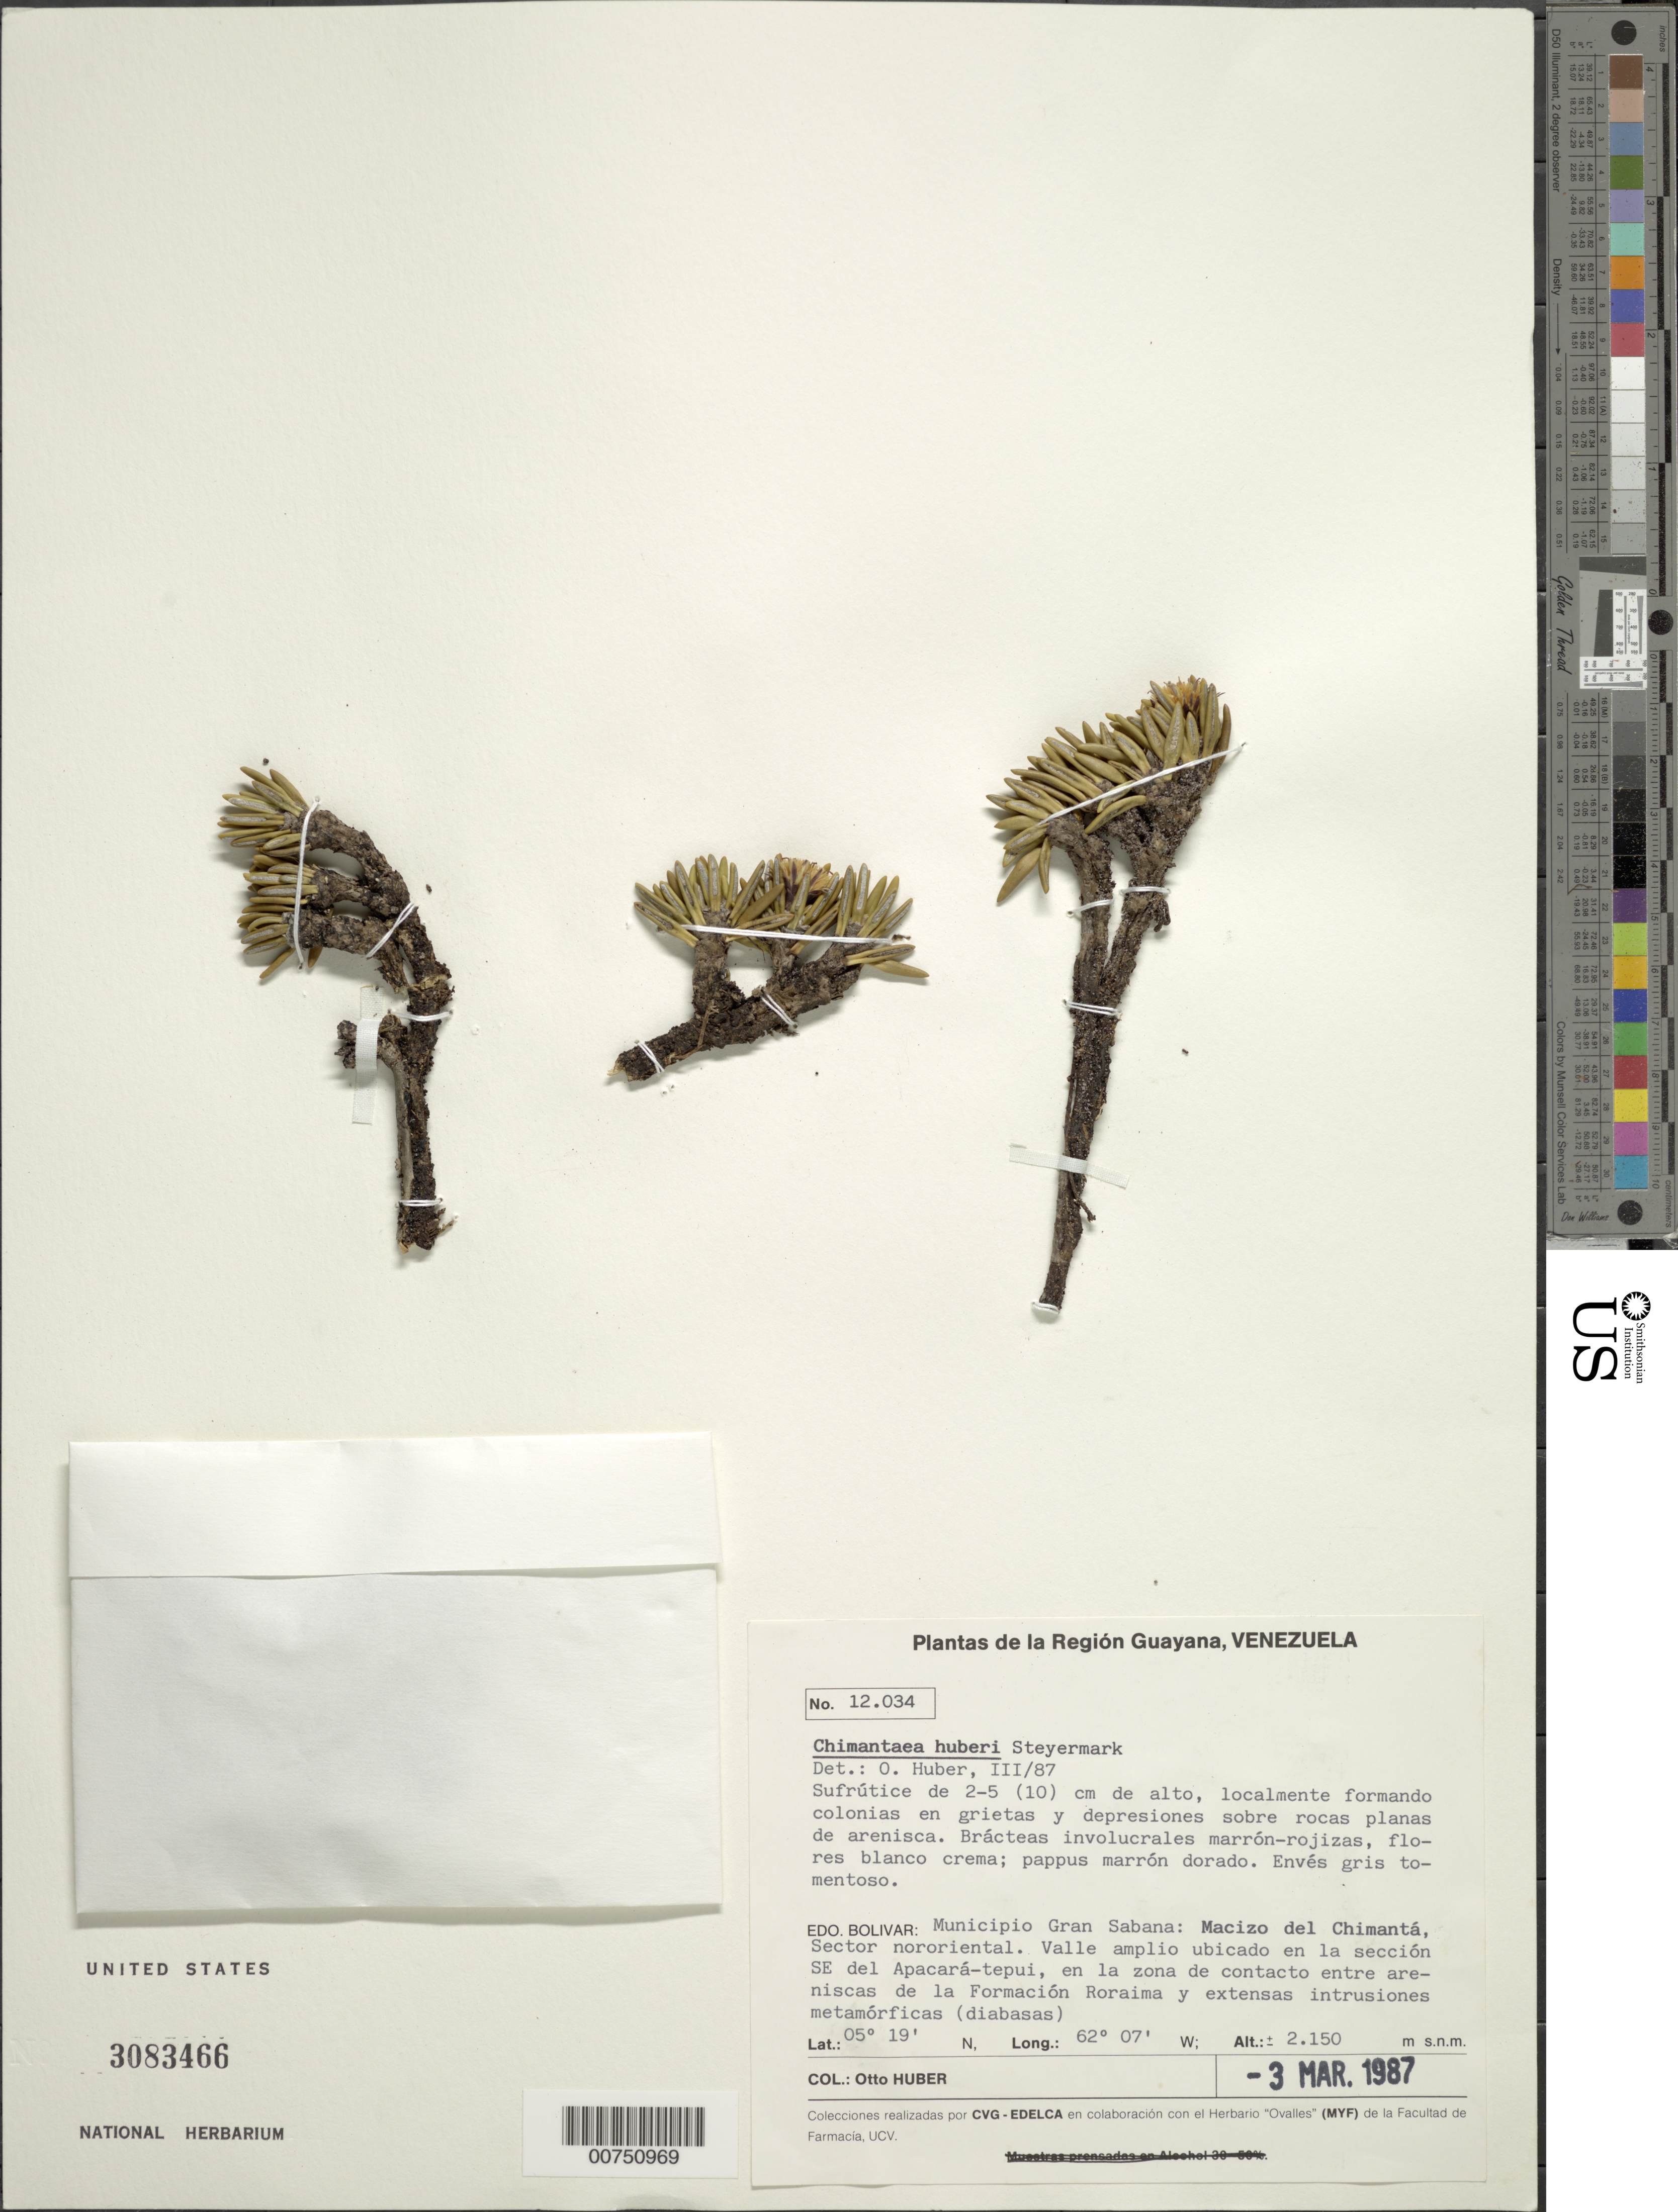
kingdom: Plantae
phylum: Tracheophyta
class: Magnoliopsida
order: Asterales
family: Asteraceae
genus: Chimantaea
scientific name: Chimantaea huberi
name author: Steyerm.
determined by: Huber, Otto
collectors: O. Huber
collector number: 12034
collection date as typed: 3-Mar-87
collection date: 1987-03-03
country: Venezuela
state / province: Bolívar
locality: Mun. Gran Sabana, Macizo del Chimantá, sector nororiental, sección SE del Apacará-tepuí, en la zona de contacto entre areniscas de la Formación Roraima y extensas intrusiones metamór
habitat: Valle amplio ubicado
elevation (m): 2150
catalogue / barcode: US 3083466